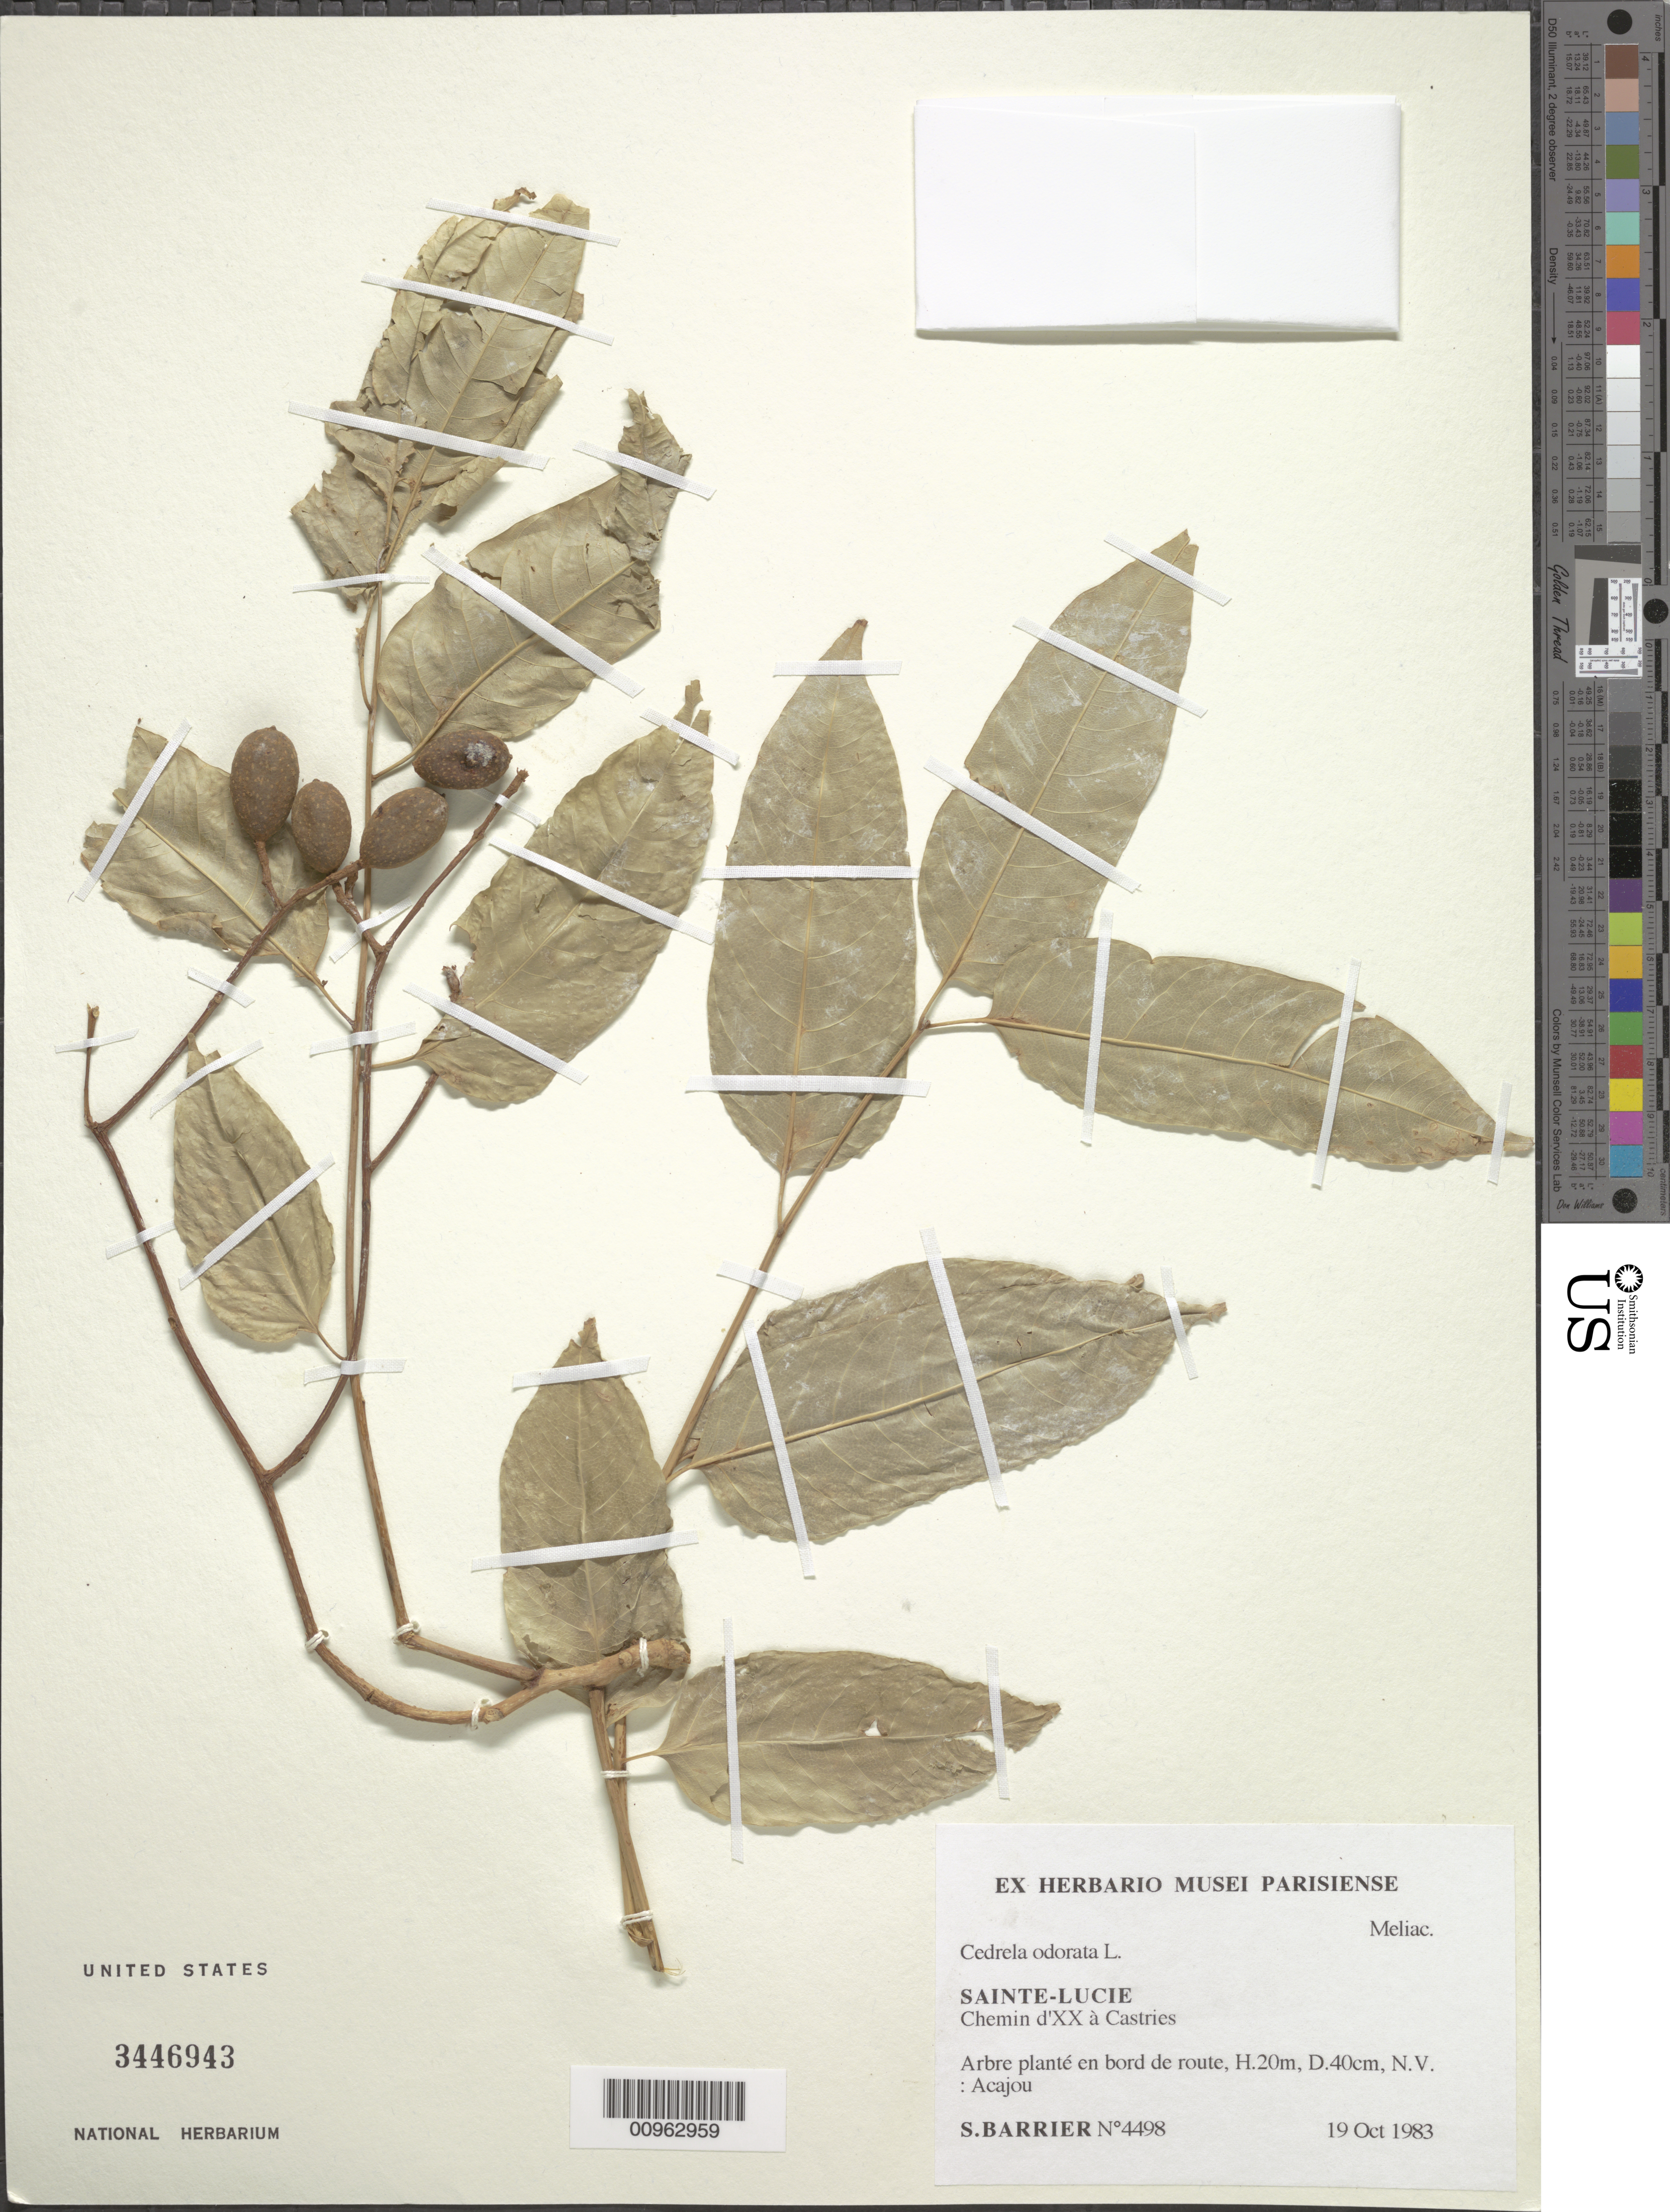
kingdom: Plantae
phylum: Tracheophyta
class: Magnoliopsida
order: Sapindales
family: Meliaceae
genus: Cedrela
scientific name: Cedrela odorata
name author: L.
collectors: S. Barrier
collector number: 4498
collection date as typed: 19 Oct 1983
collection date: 1983-10-19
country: St. Lucia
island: St. Lucia I.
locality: Chemin d'XX à Castries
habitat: En bord de route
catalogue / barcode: US 3446943